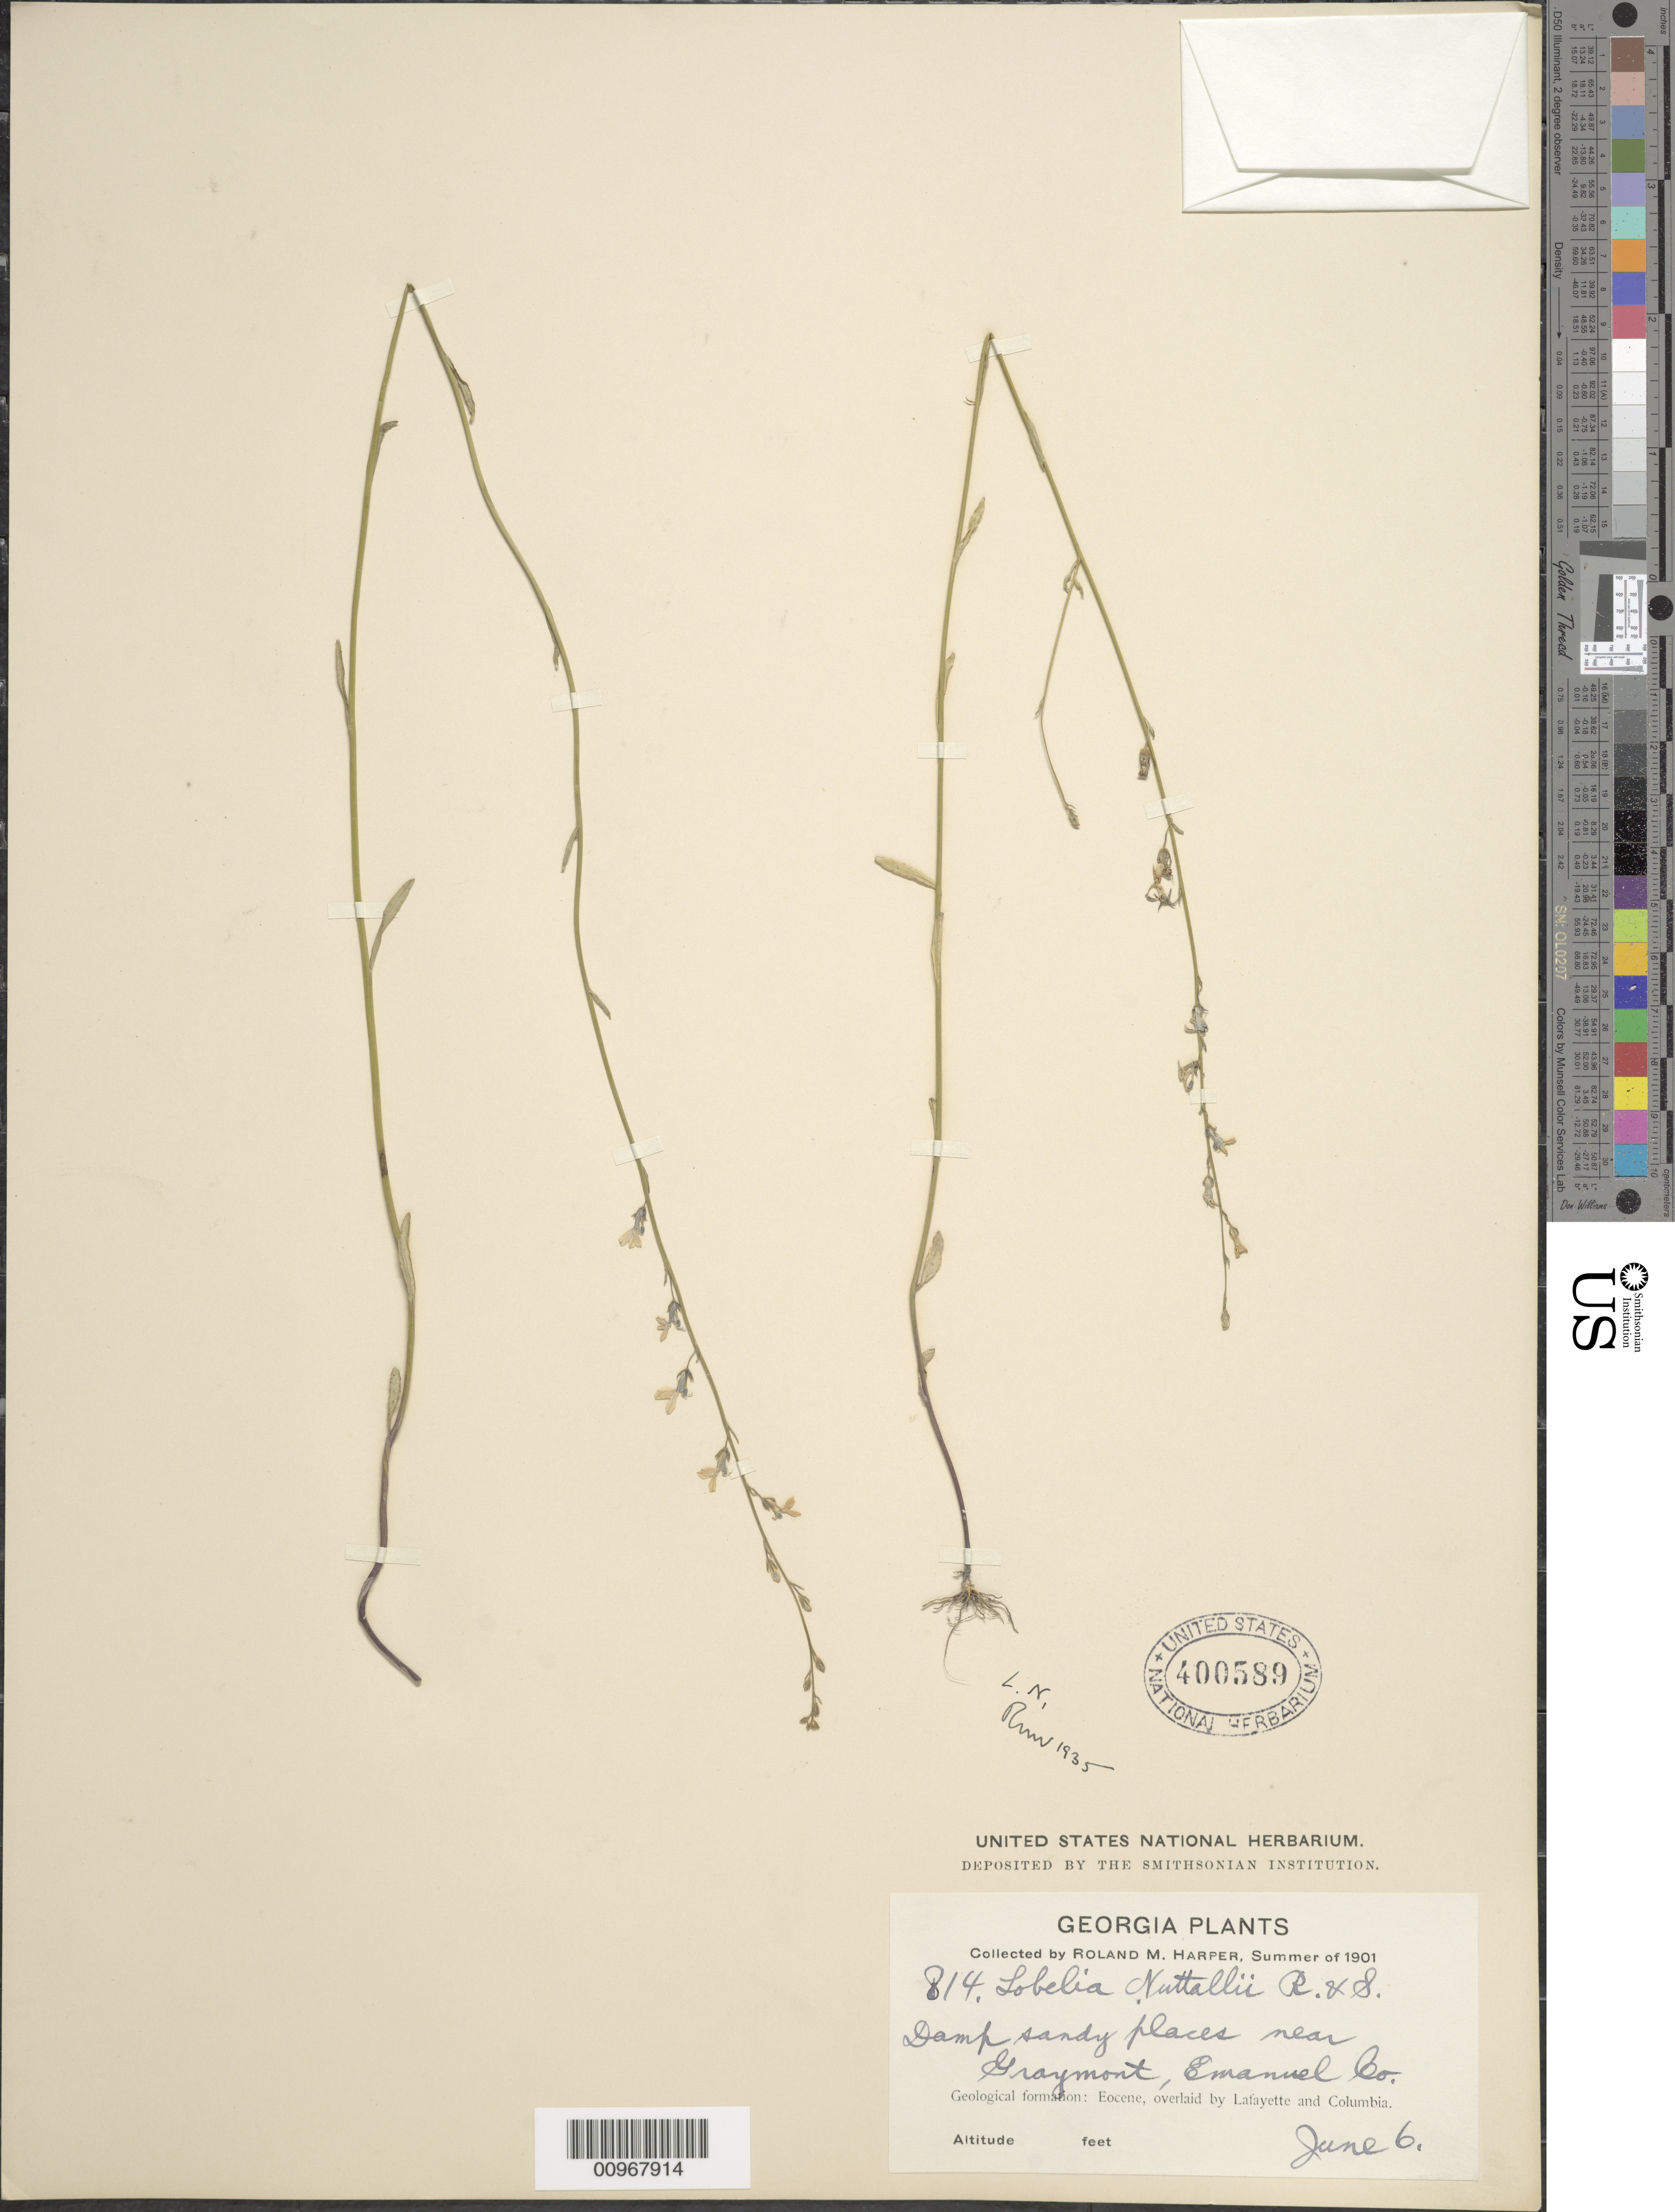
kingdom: Plantae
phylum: Tracheophyta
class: Magnoliopsida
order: Asterales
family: Campanulaceae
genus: Lobelia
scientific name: Lobelia nuttallii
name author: Schult.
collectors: R. M. Harper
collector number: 814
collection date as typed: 06 Jun 1901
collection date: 1901-06-06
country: United States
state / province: Georgia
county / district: Emanuel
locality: Near Graymont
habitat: damp sandy places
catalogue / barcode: US 400589